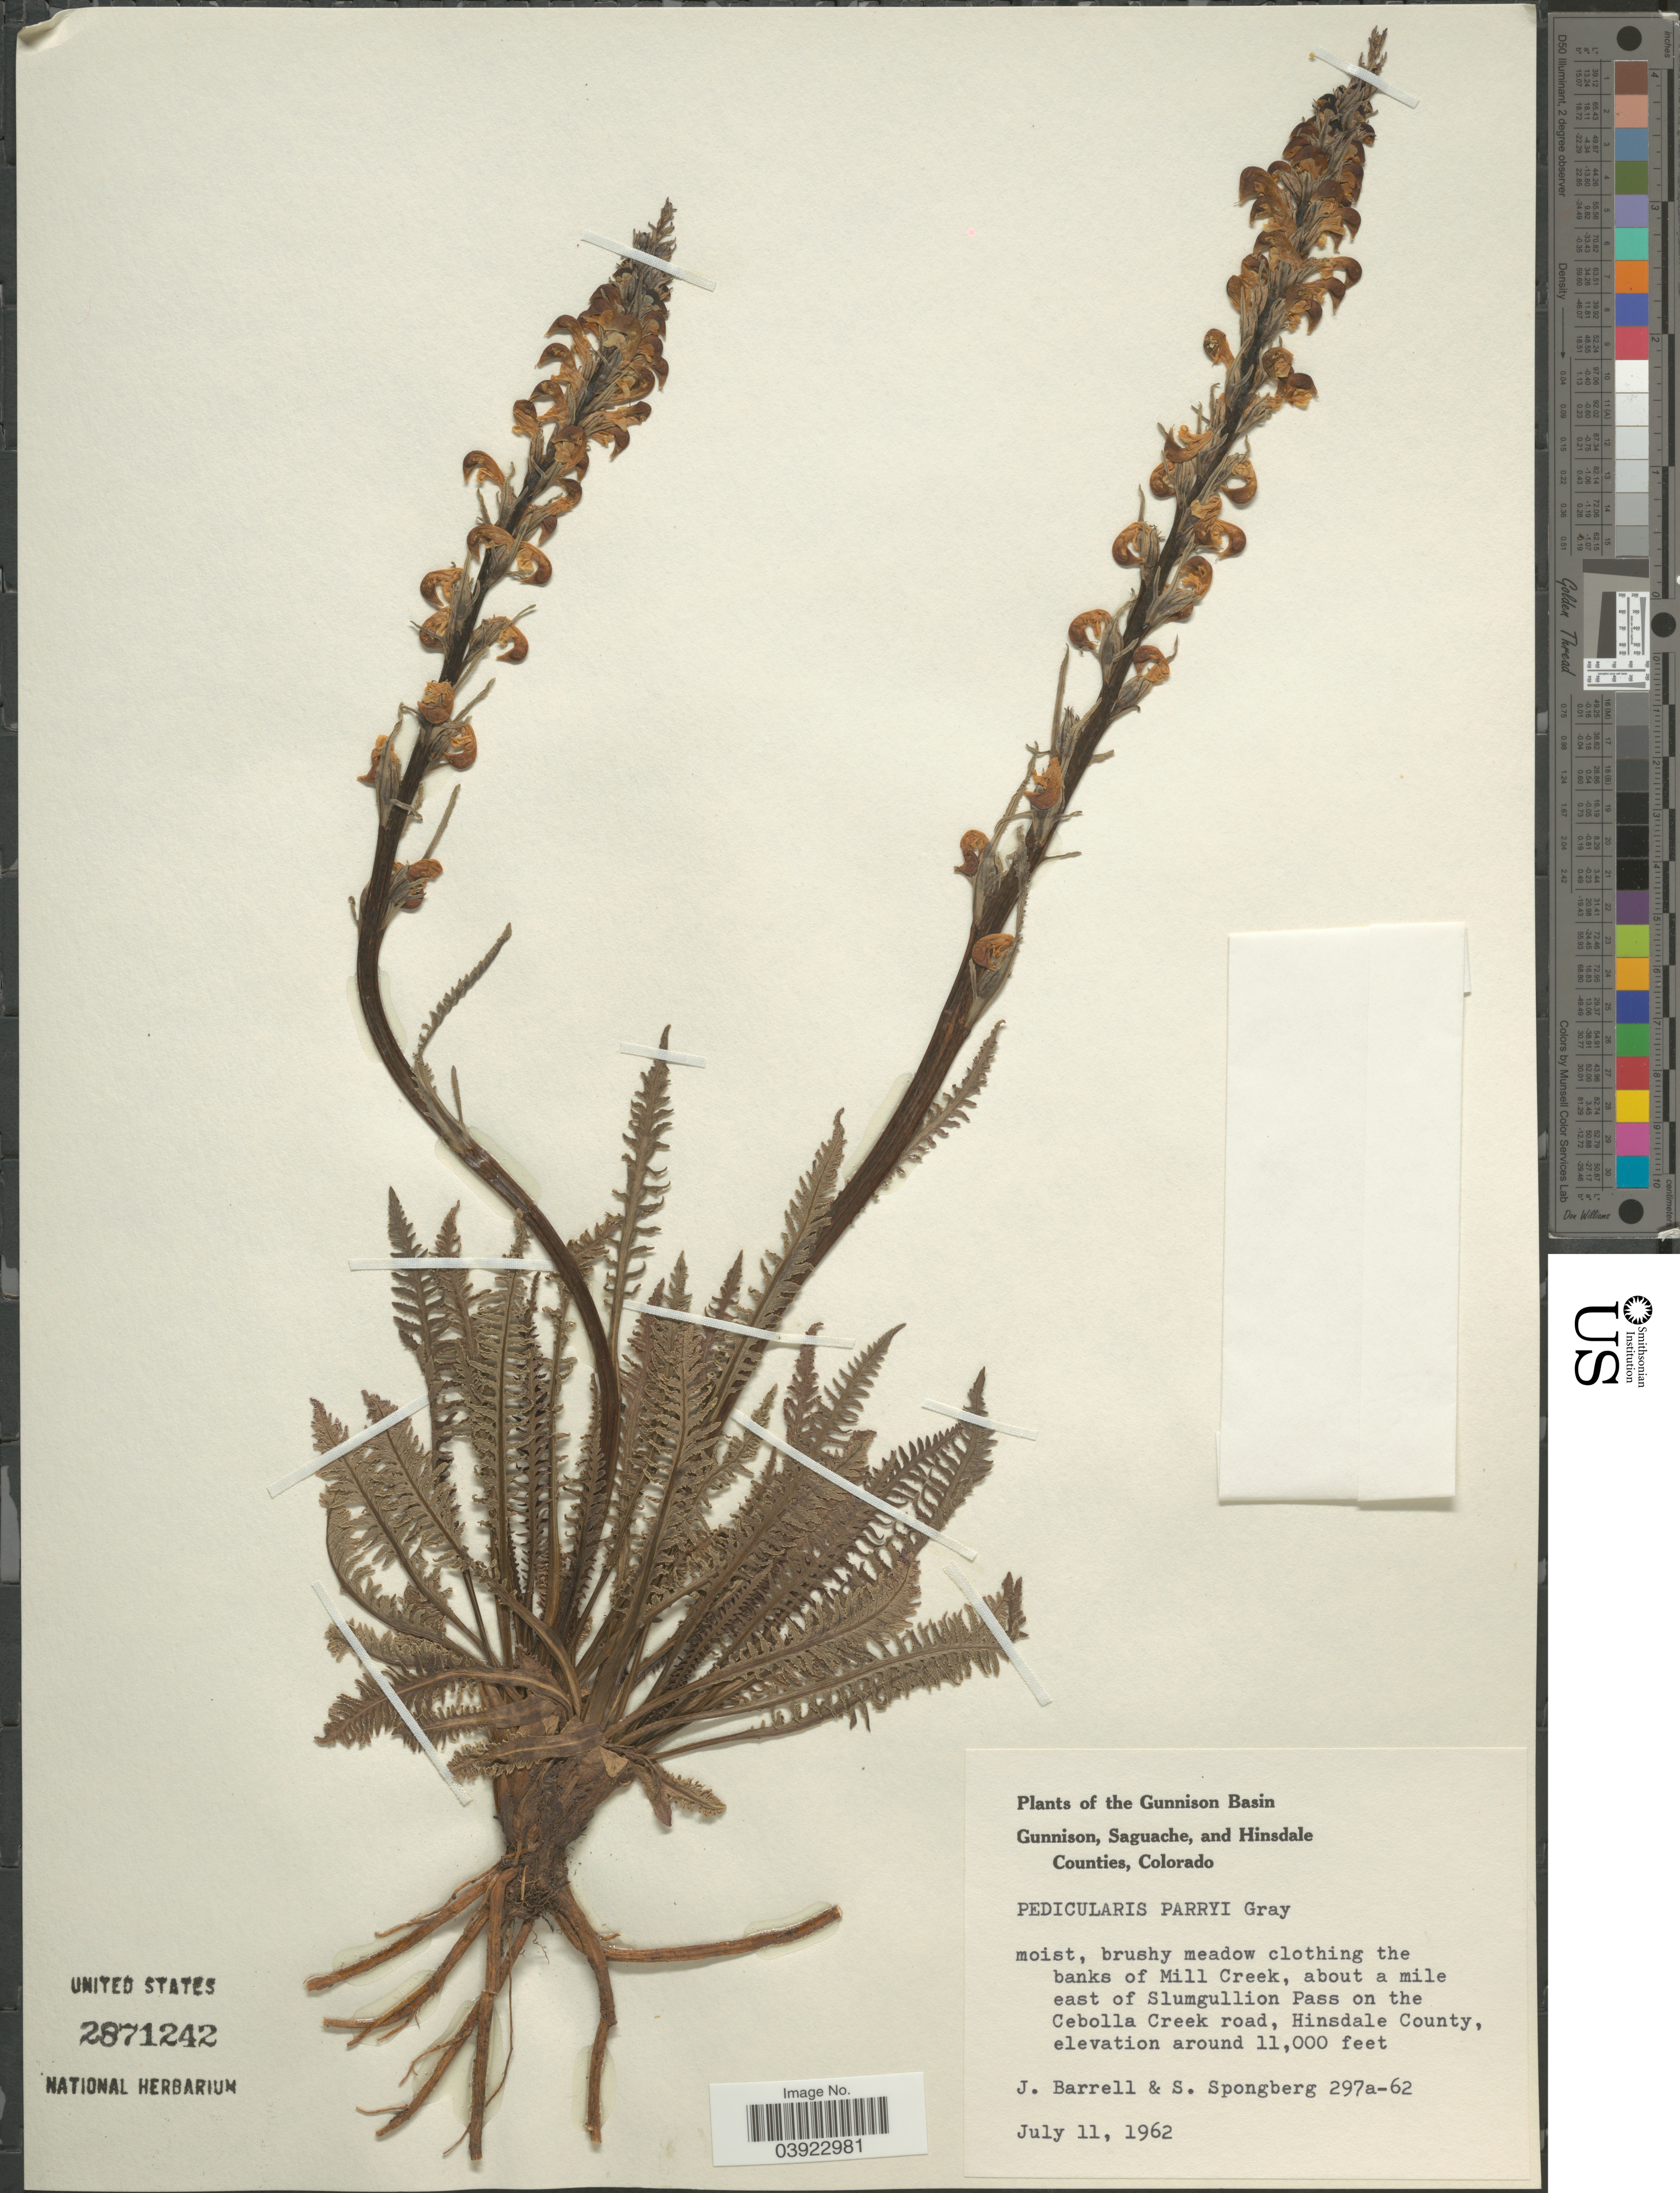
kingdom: Plantae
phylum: Tracheophyta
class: Magnoliopsida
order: Lamiales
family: Orobanchaceae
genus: Pedicularis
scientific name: Pedicularis parryi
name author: A. Gray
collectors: J. Barrell & S. A.Spongberg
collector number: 297a-62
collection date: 1962-07-11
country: United States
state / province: Colorado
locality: The Gunnison Basin. Brushy meadow clothin the banks of Mill Creek, about a mile east of Slumgullion Pass on the Cebolla Creek road, Hinsdale County.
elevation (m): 3353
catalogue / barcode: US 2871242